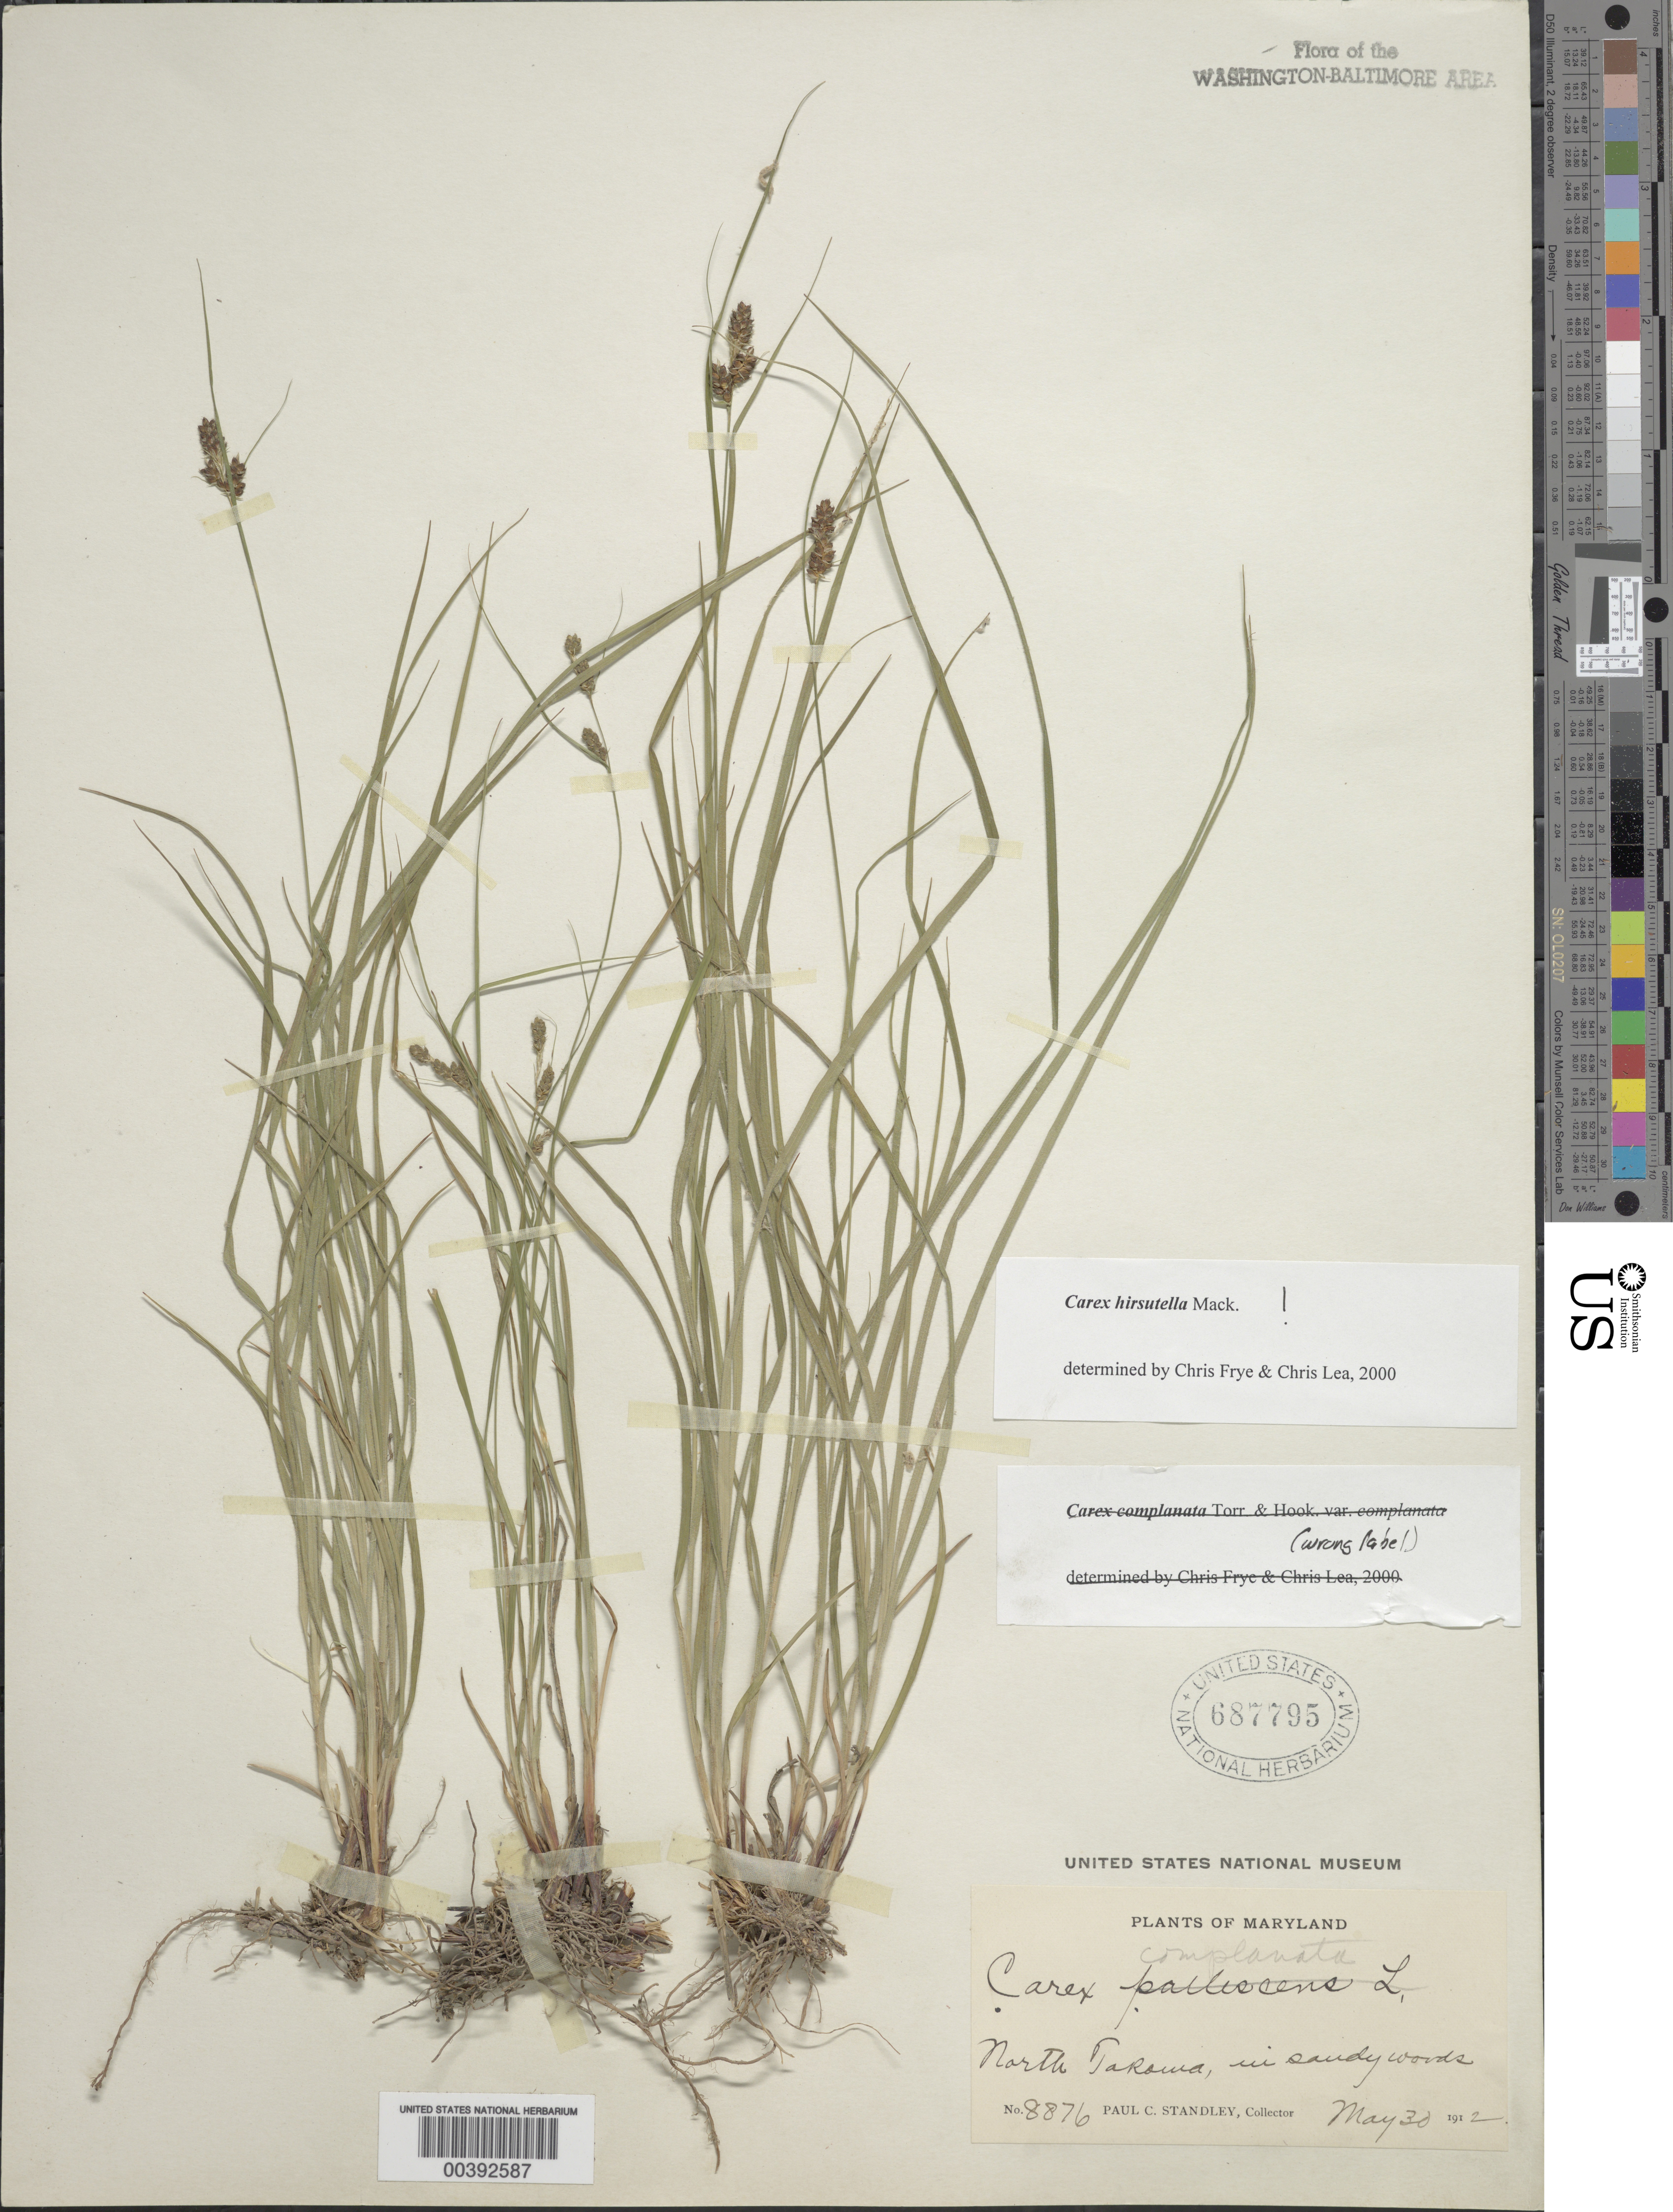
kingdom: Plantae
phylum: Tracheophyta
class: Liliopsida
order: Poales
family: Cyperaceae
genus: Carex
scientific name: Carex hirsutella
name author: Mack.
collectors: P. C. Standley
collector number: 8876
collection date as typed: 30 May 1912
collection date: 1912-05-30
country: United States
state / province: Maryland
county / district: Montgomery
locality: North Takoma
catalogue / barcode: US 687795